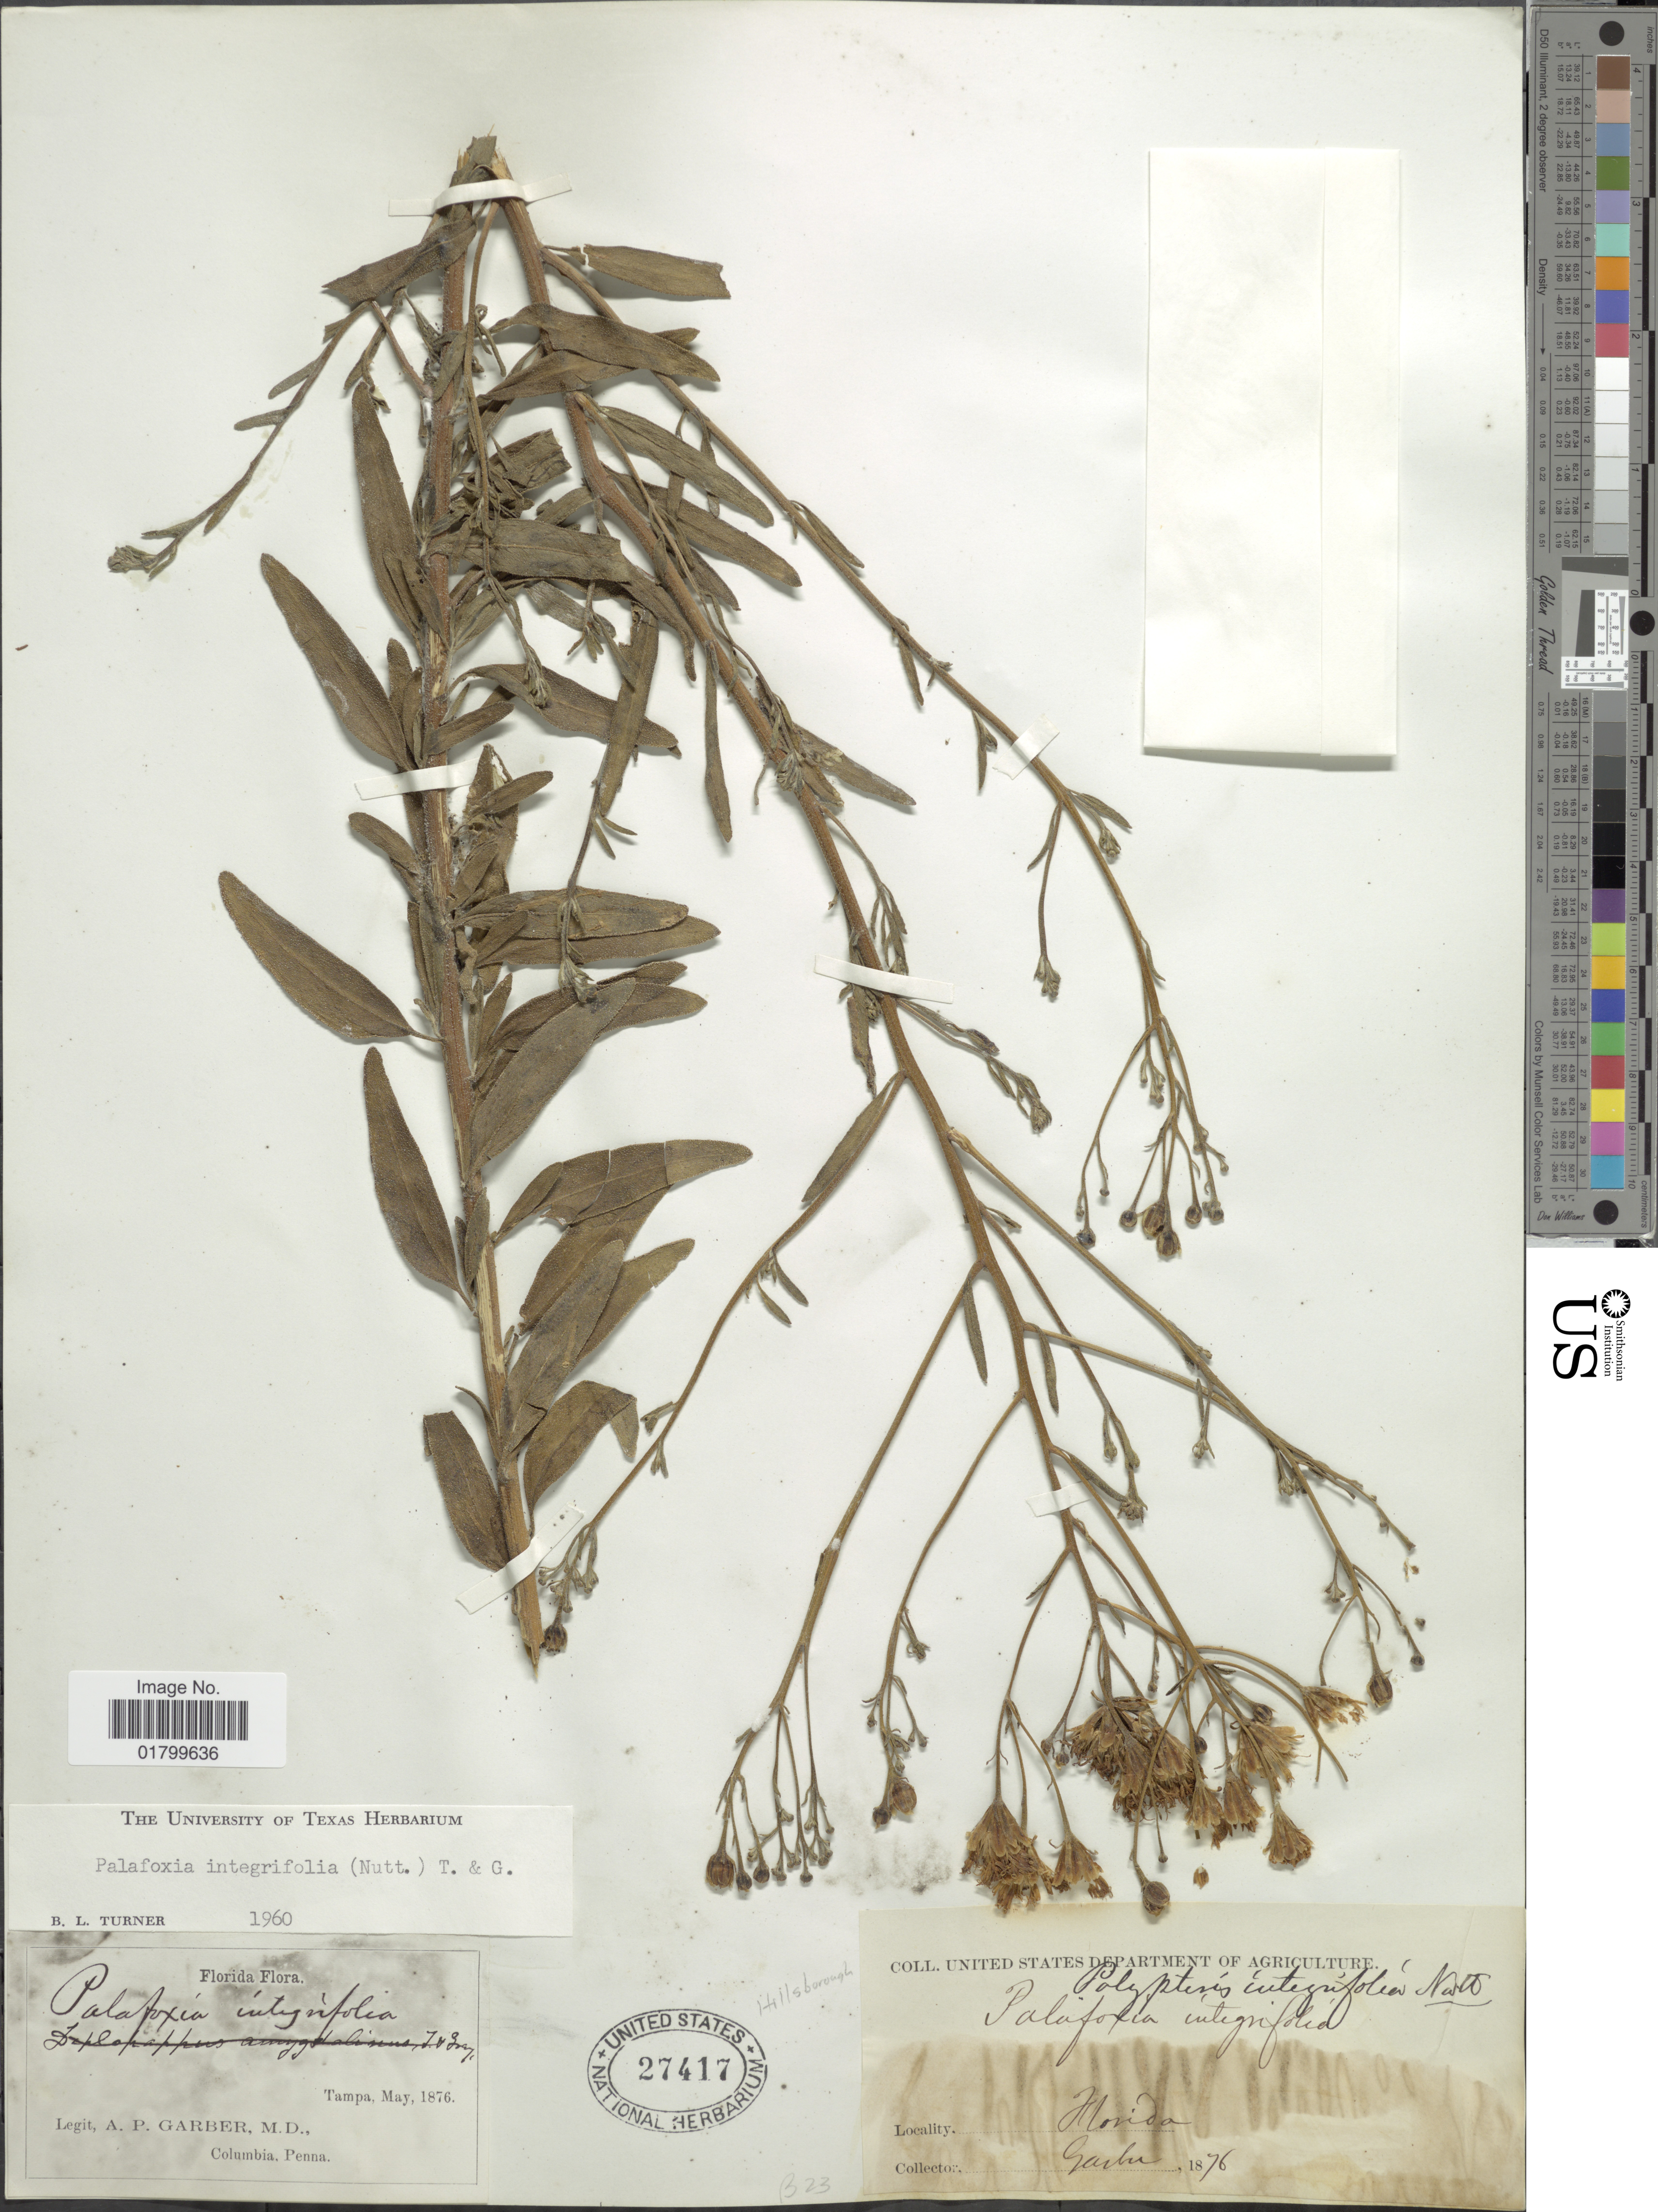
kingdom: Plantae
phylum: Tracheophyta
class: Magnoliopsida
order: Asterales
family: Asteraceae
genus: Palafoxia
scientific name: Palafoxia integrifolia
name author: (Nutt.) Torr. & A. Gray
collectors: A. P. Garber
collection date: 1876-05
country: United States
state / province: Florida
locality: Tampa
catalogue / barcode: US 27417